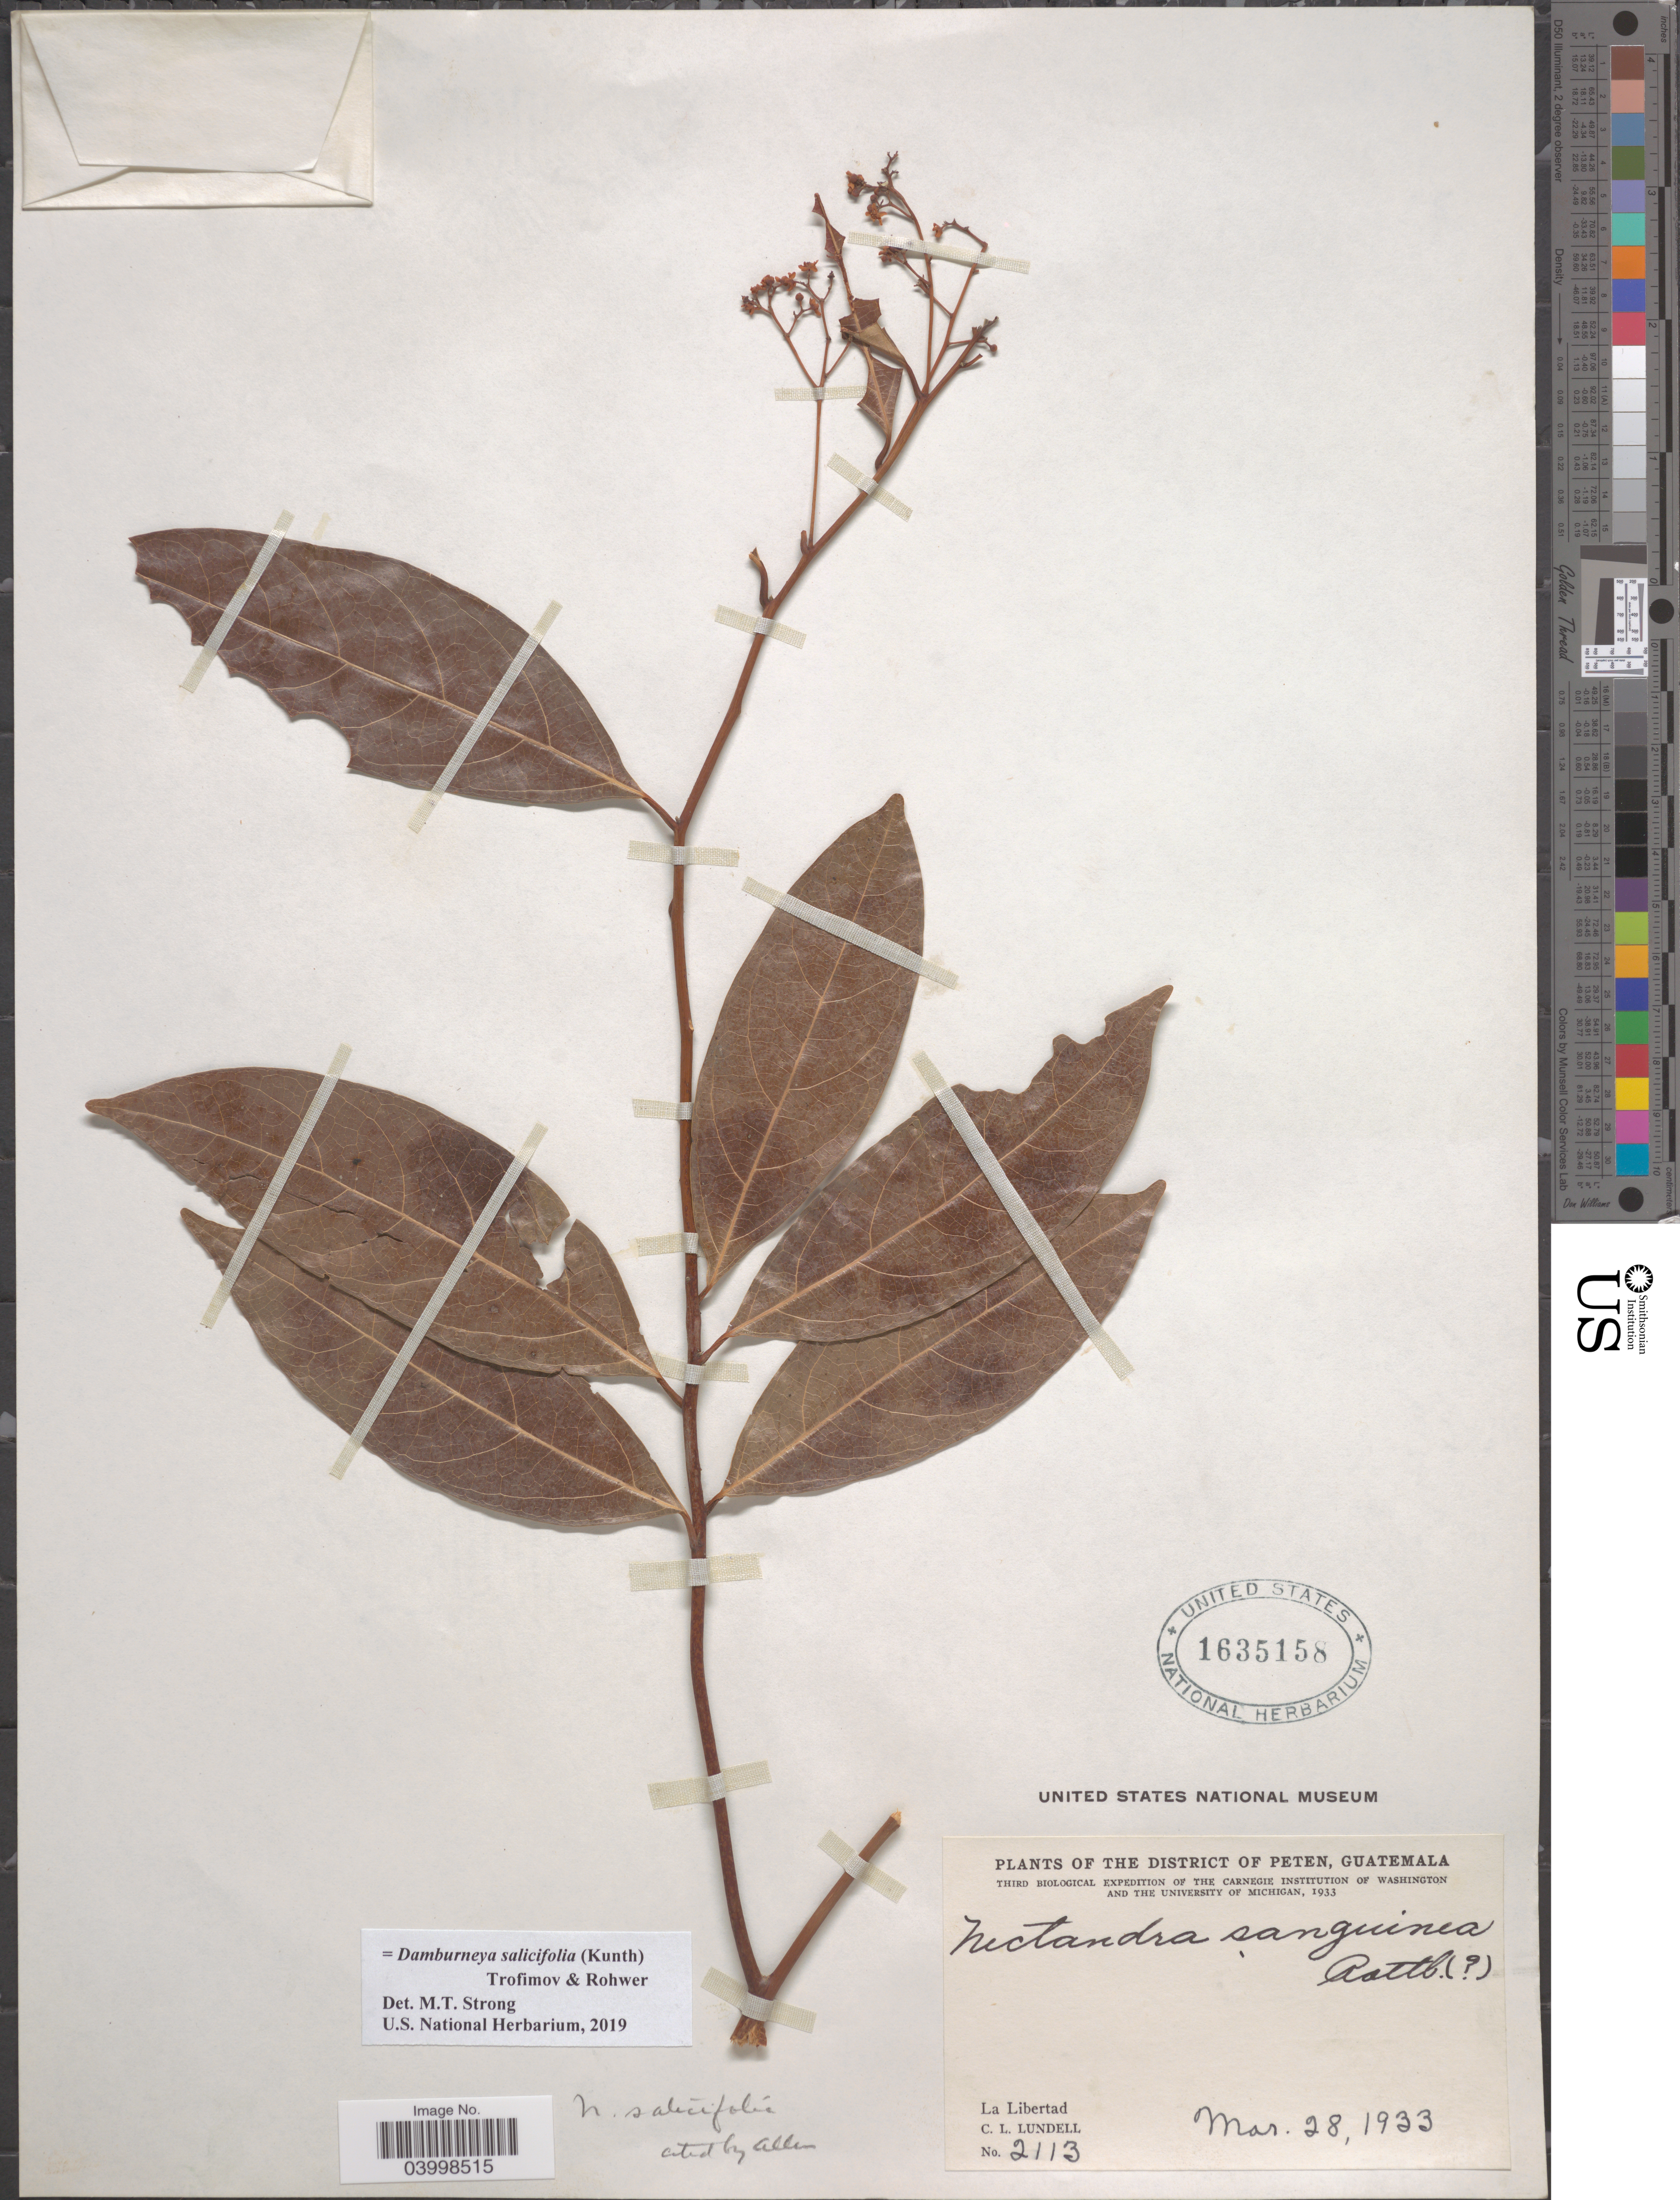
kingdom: Plantae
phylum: Tracheophyta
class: Magnoliopsida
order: Laurales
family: Lauraceae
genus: Damburneya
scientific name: Damburneya salicifolia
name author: (Kunth) Trofimov & Rohwer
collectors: C. L. Lundell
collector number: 2113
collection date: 1933-03-28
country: Guatemala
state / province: El Peten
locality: The district of Peten. La Libertad.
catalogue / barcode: US 1635158